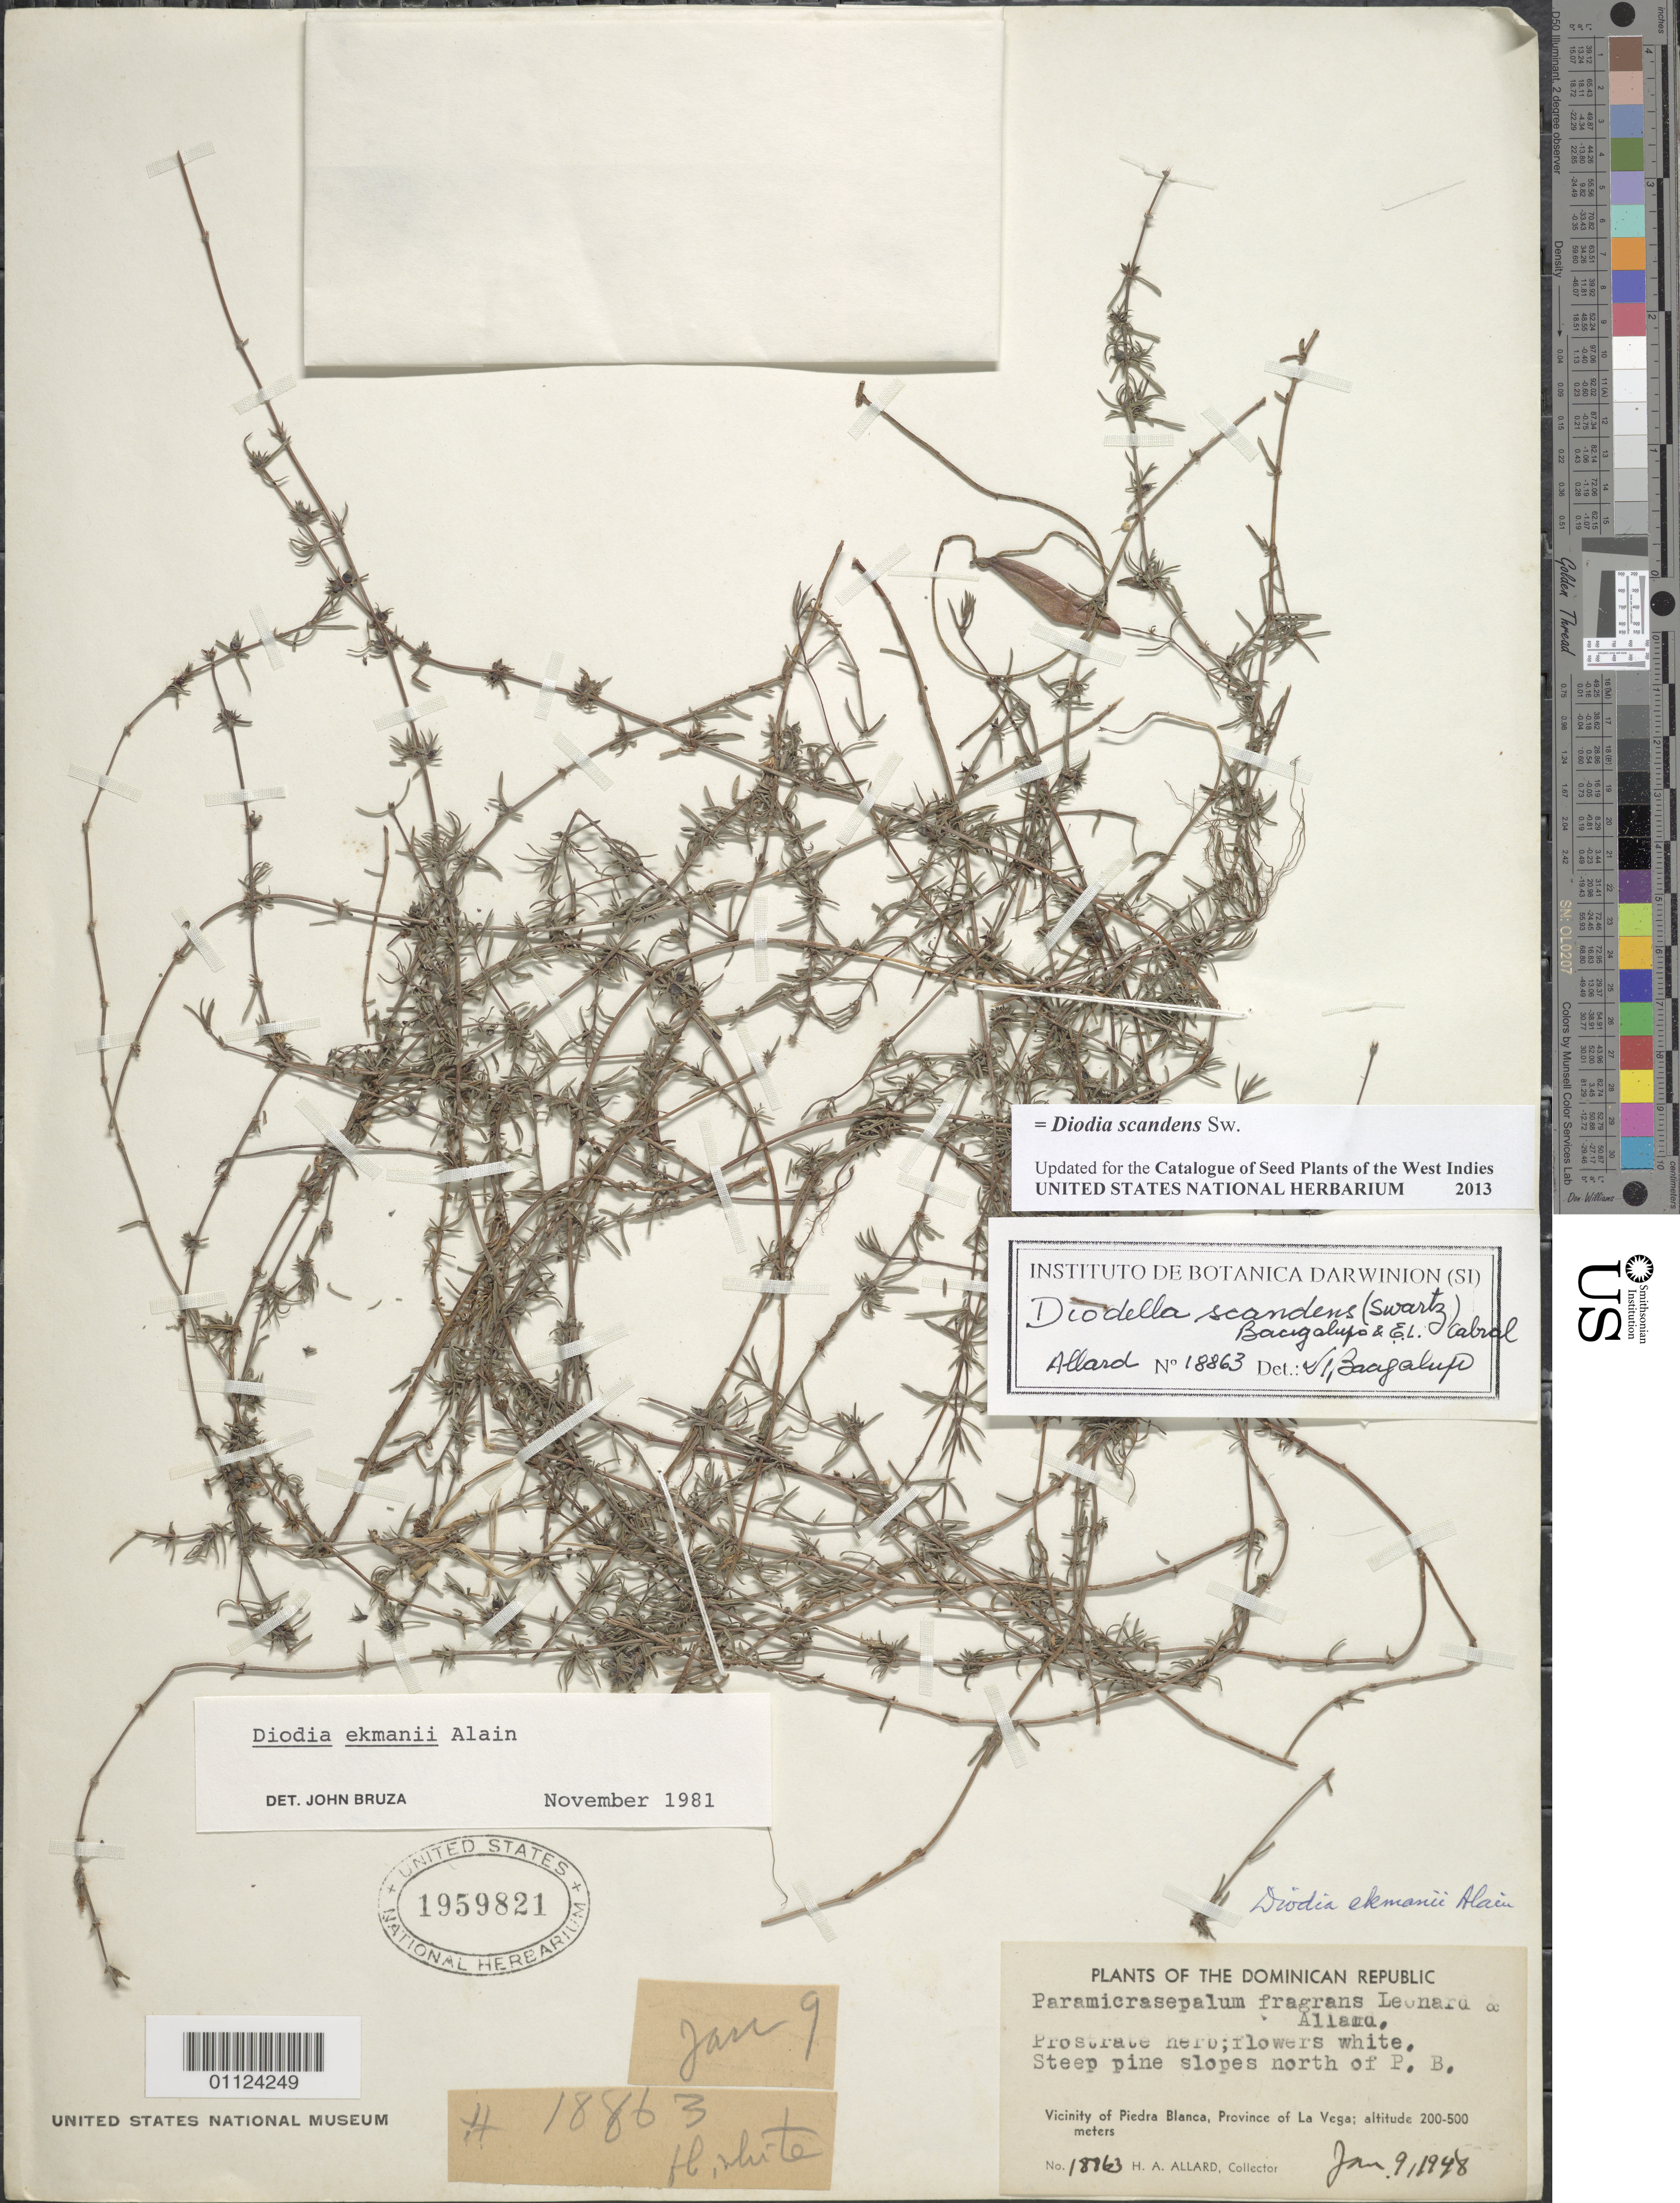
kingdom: Plantae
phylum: Tracheophyta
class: Magnoliopsida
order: Gentianales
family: Rubiaceae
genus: Diodella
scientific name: Diodella scandens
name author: (Sw.) Bacigalupo & E.L. Cabral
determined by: Bacigalupo, Nélida M.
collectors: H. A. Allard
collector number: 18863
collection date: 1948-01-09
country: Dominican Republic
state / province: La Vega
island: Hispaniola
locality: Piedra Blanca, north of.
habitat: Steep pine slopes.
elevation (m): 200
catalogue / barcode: US 1959821